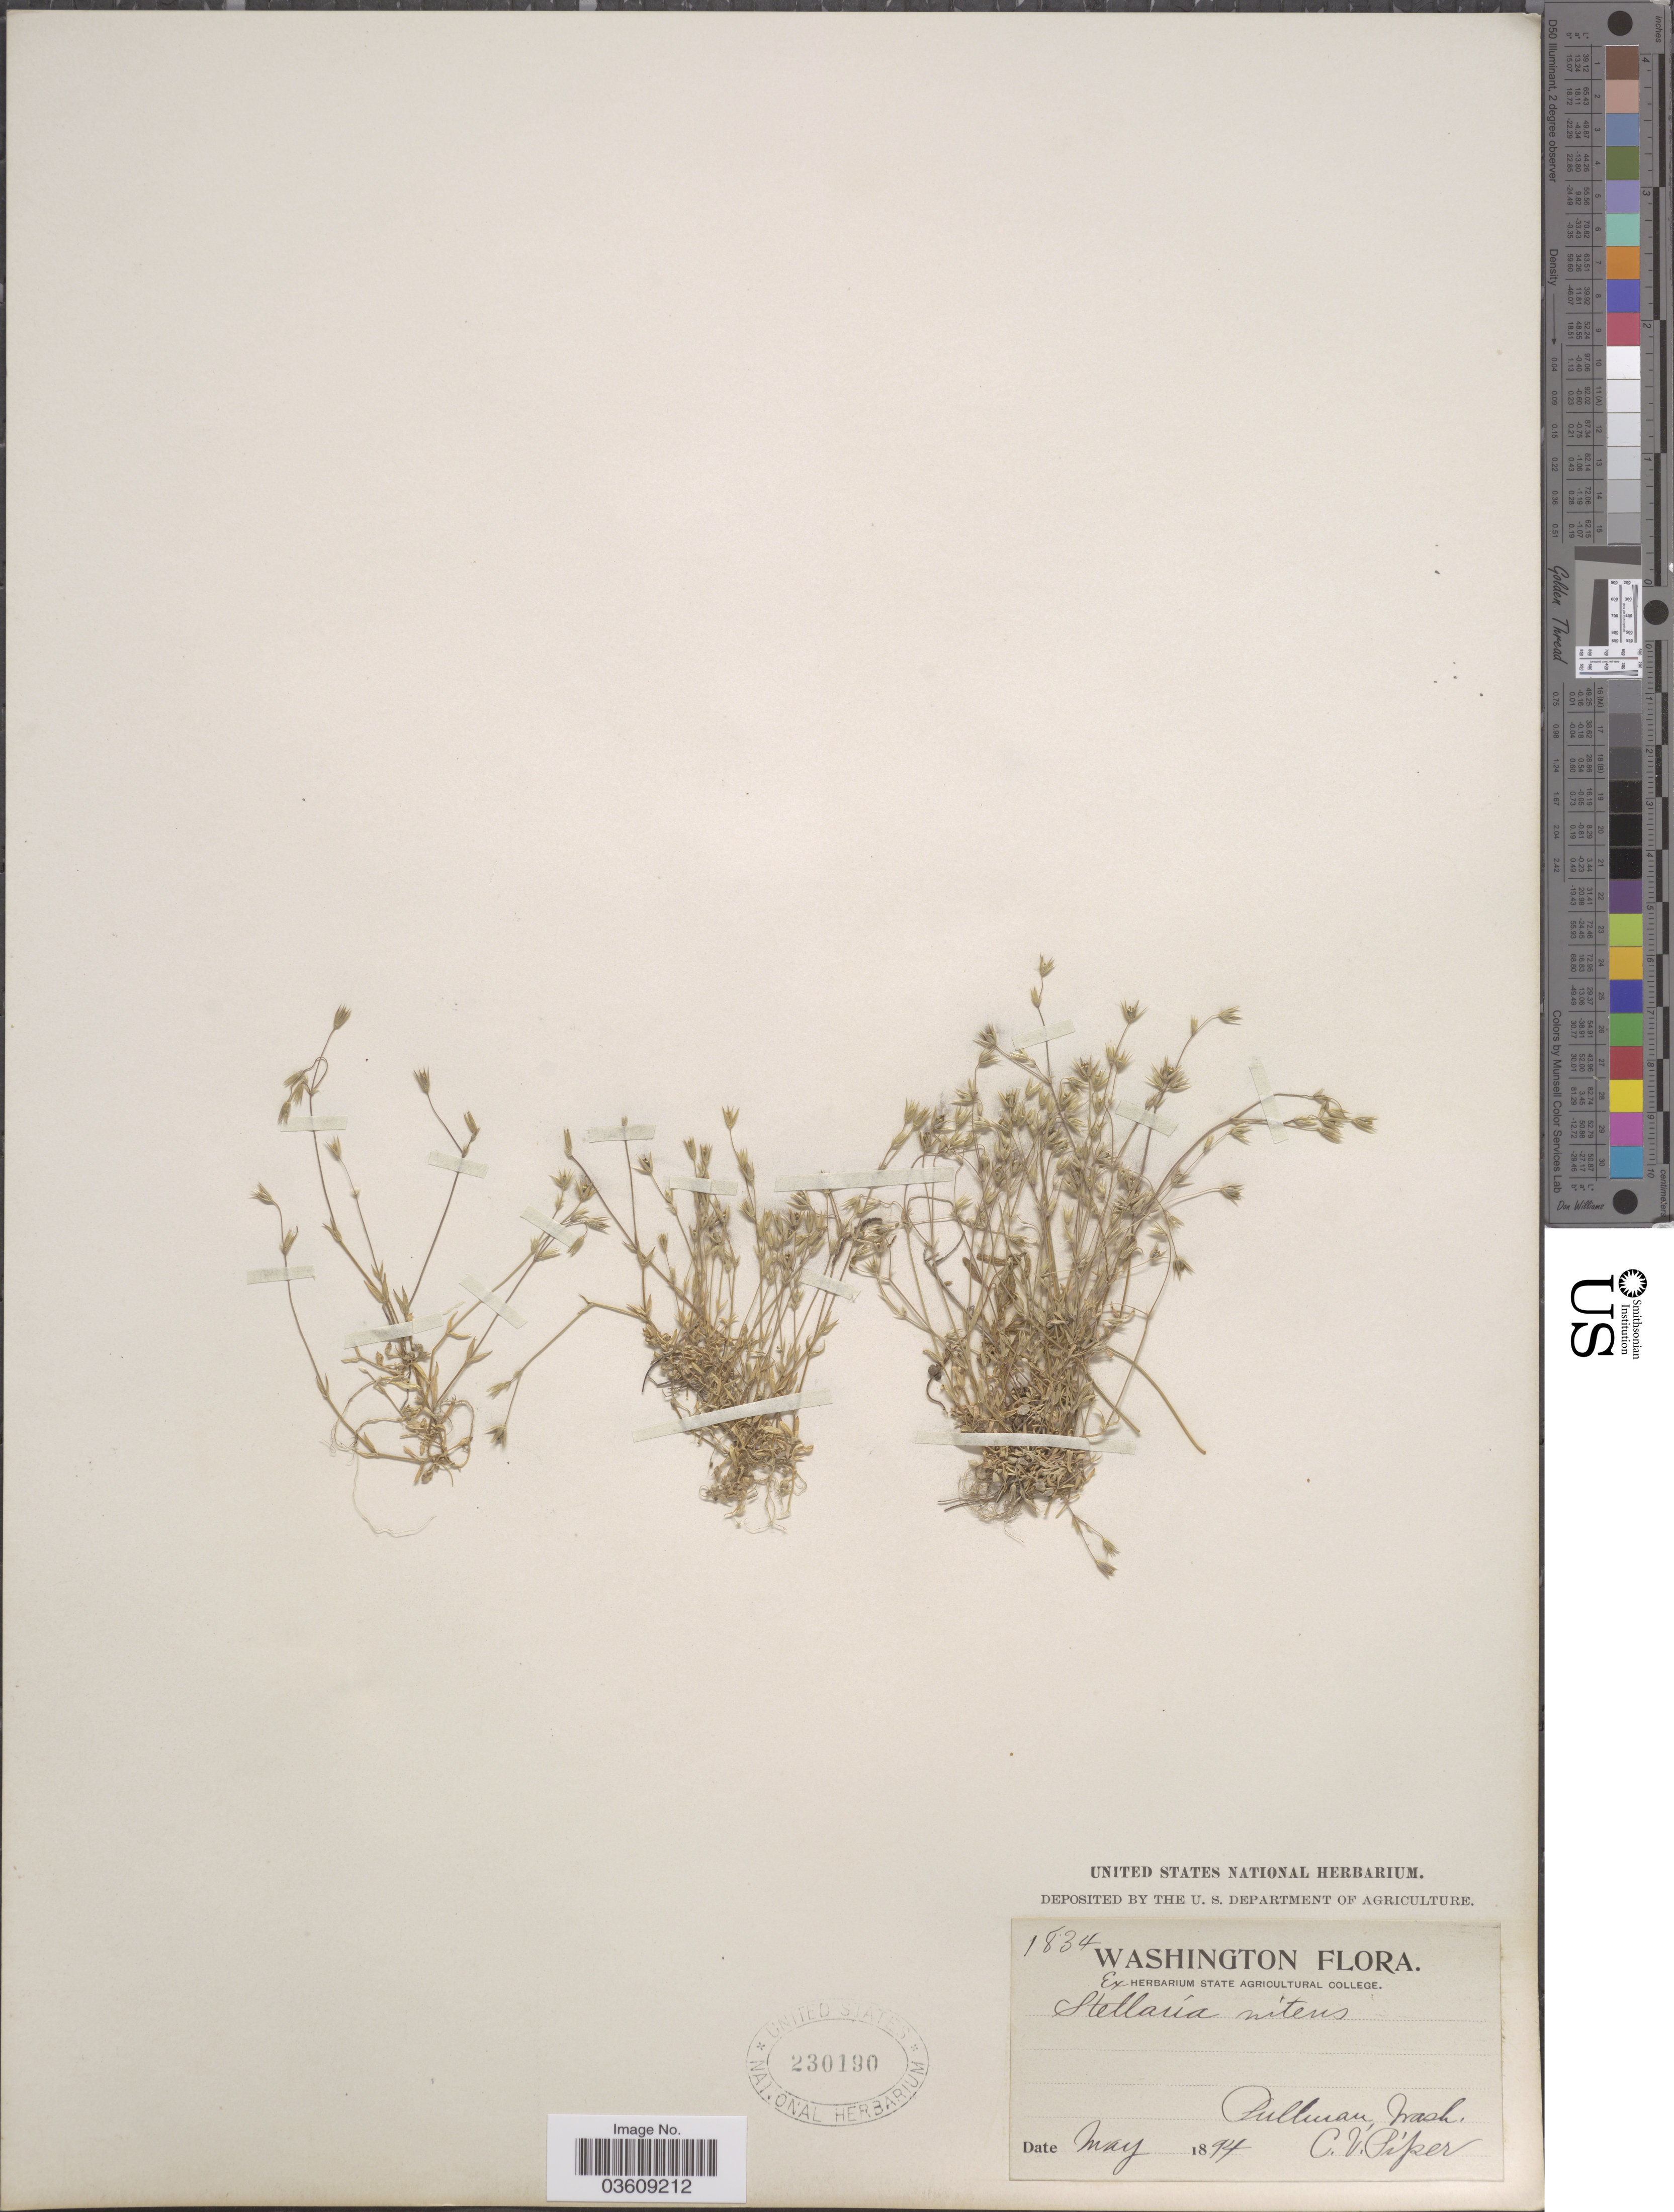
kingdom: Plantae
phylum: Tracheophyta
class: Magnoliopsida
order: Caryophyllales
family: Caryophyllaceae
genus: Stellaria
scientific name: Stellaria nitens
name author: Nutt.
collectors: C. V. Piper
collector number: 1834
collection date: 1894-05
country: United States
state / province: Washington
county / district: Whitman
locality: Pullman.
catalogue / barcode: US 230190